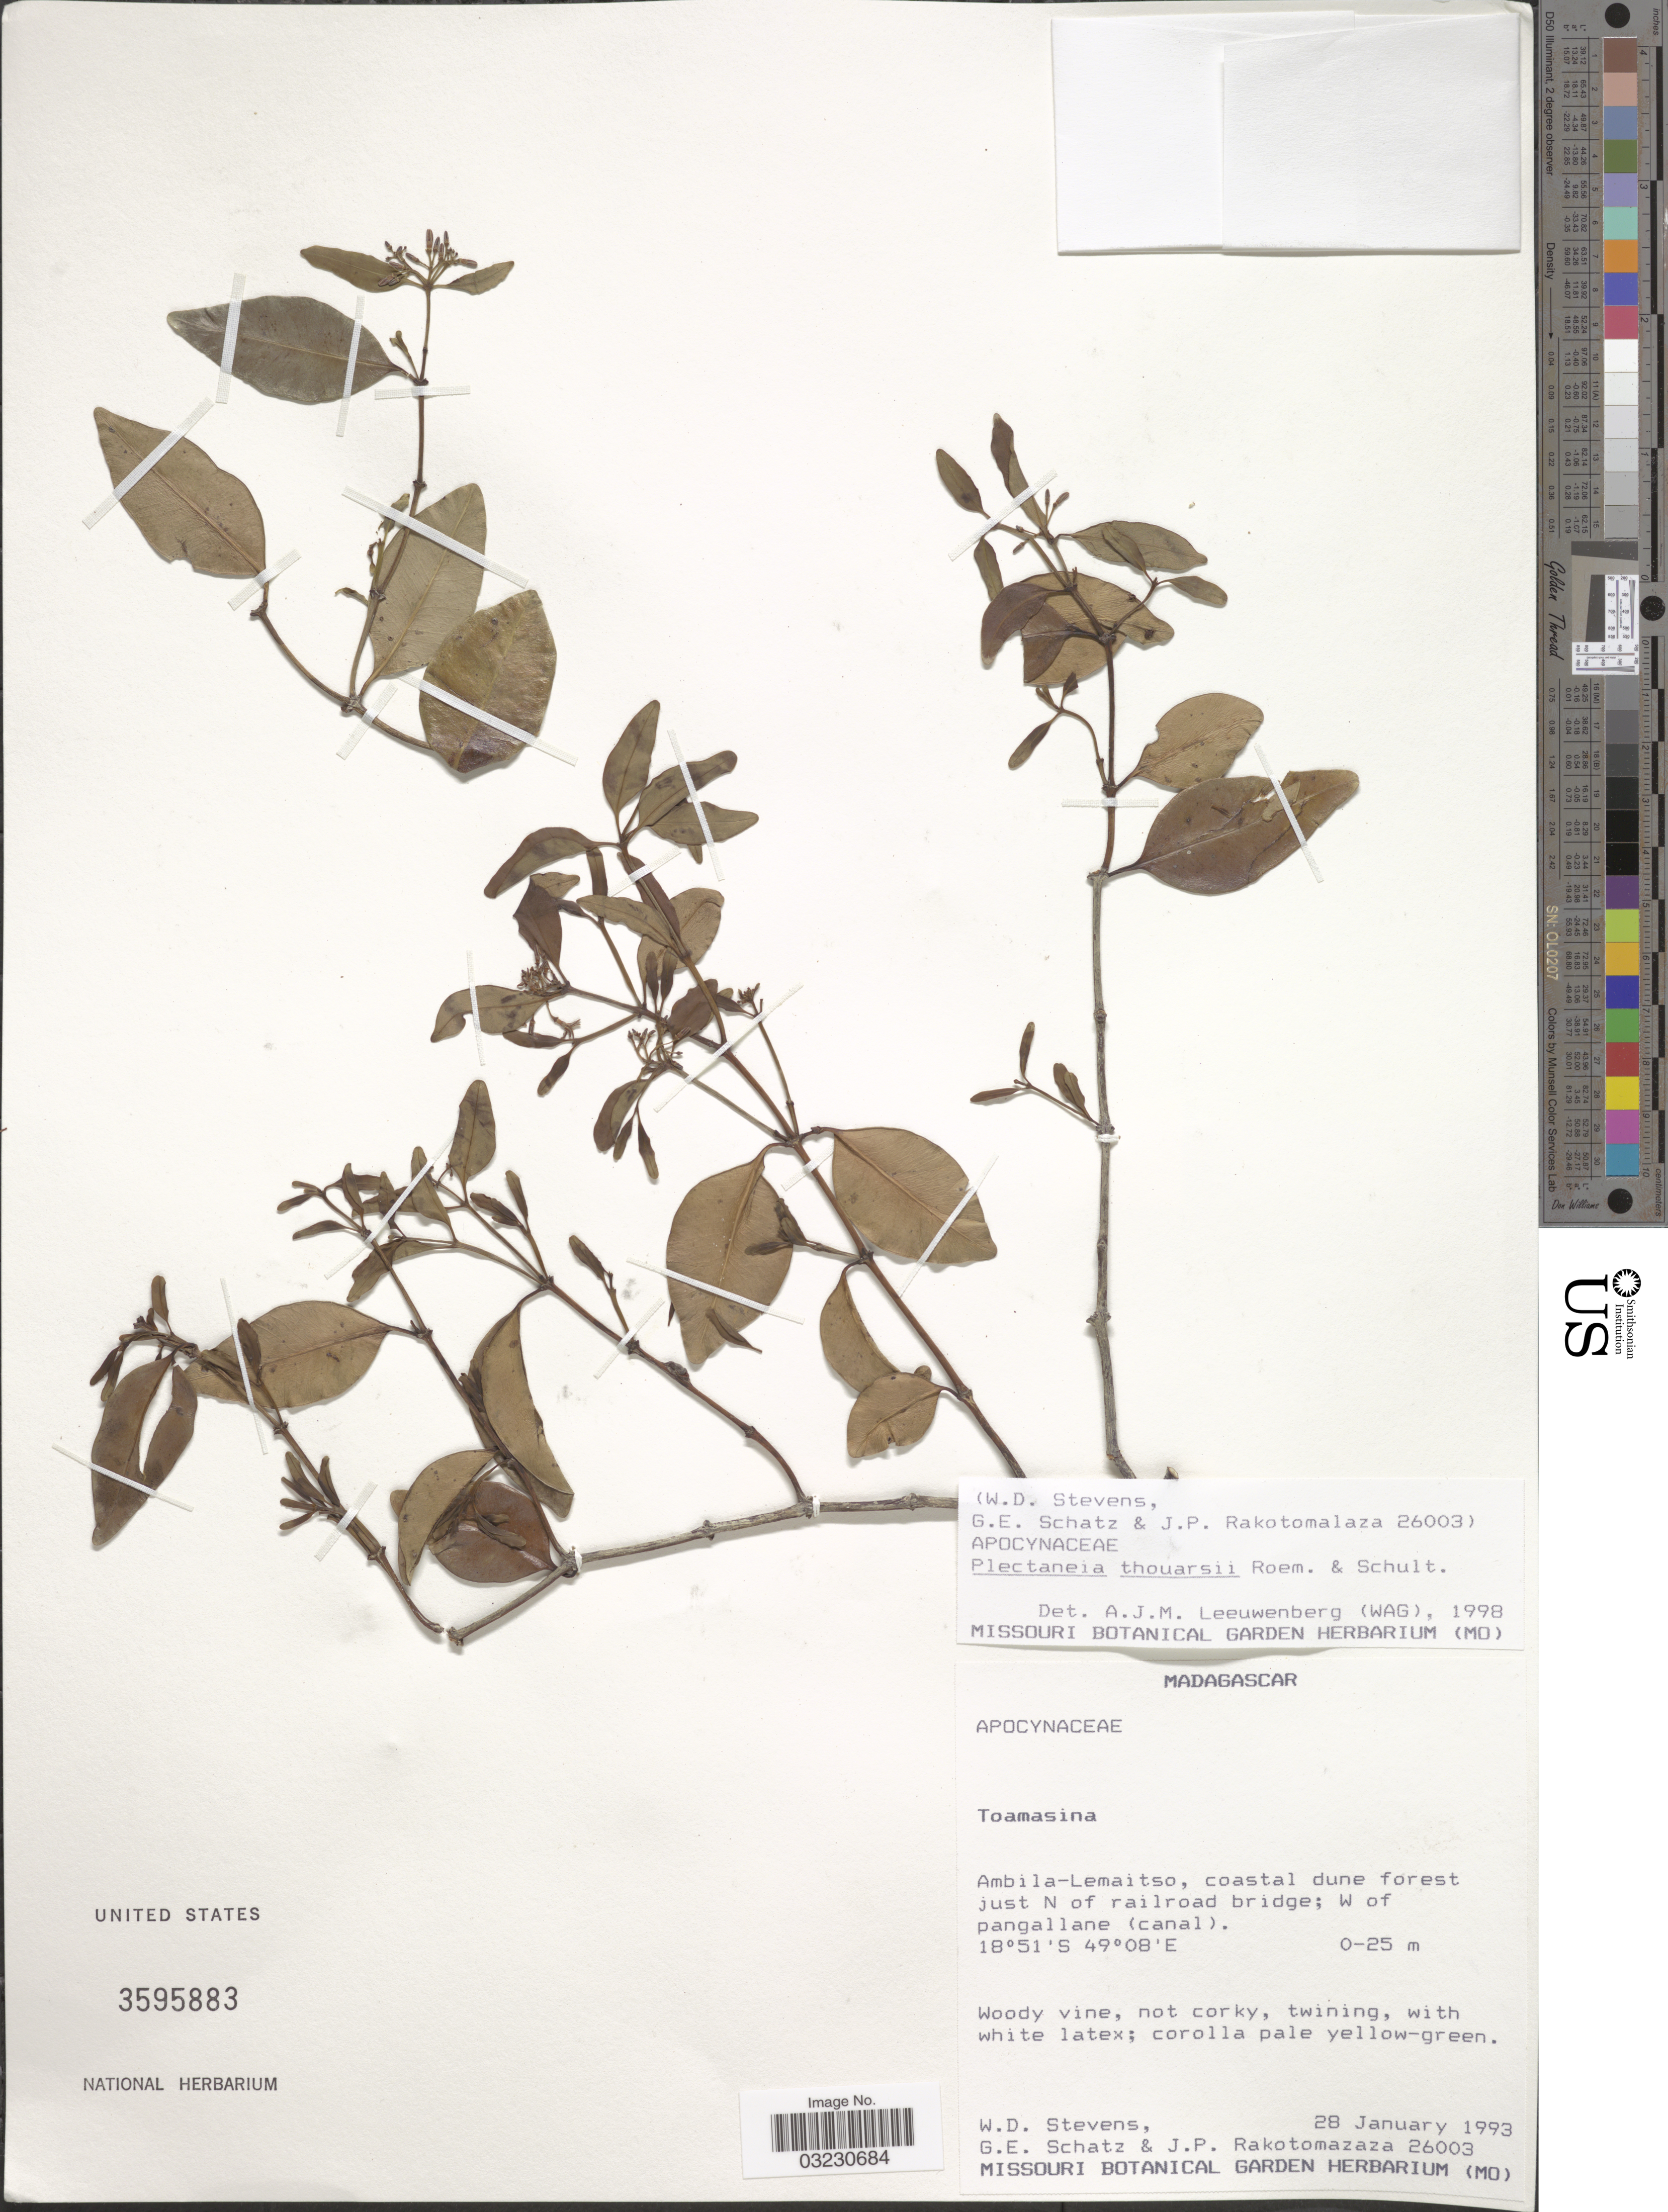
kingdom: Plantae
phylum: Tracheophyta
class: Magnoliopsida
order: Gentianales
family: Apocynaceae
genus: Plectaneia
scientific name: Plectaneia thouarsii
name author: Roem. & Schult.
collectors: W. D. Stevens, G. Schatz & J. Rakotomazaza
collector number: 26003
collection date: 1993-01-28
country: Madagascar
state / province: Atsinanana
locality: Ambila-Lemaitso, coastal dune forest just N of railroad bridge; W of pangallane (canal).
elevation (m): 0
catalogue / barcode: US 3595883